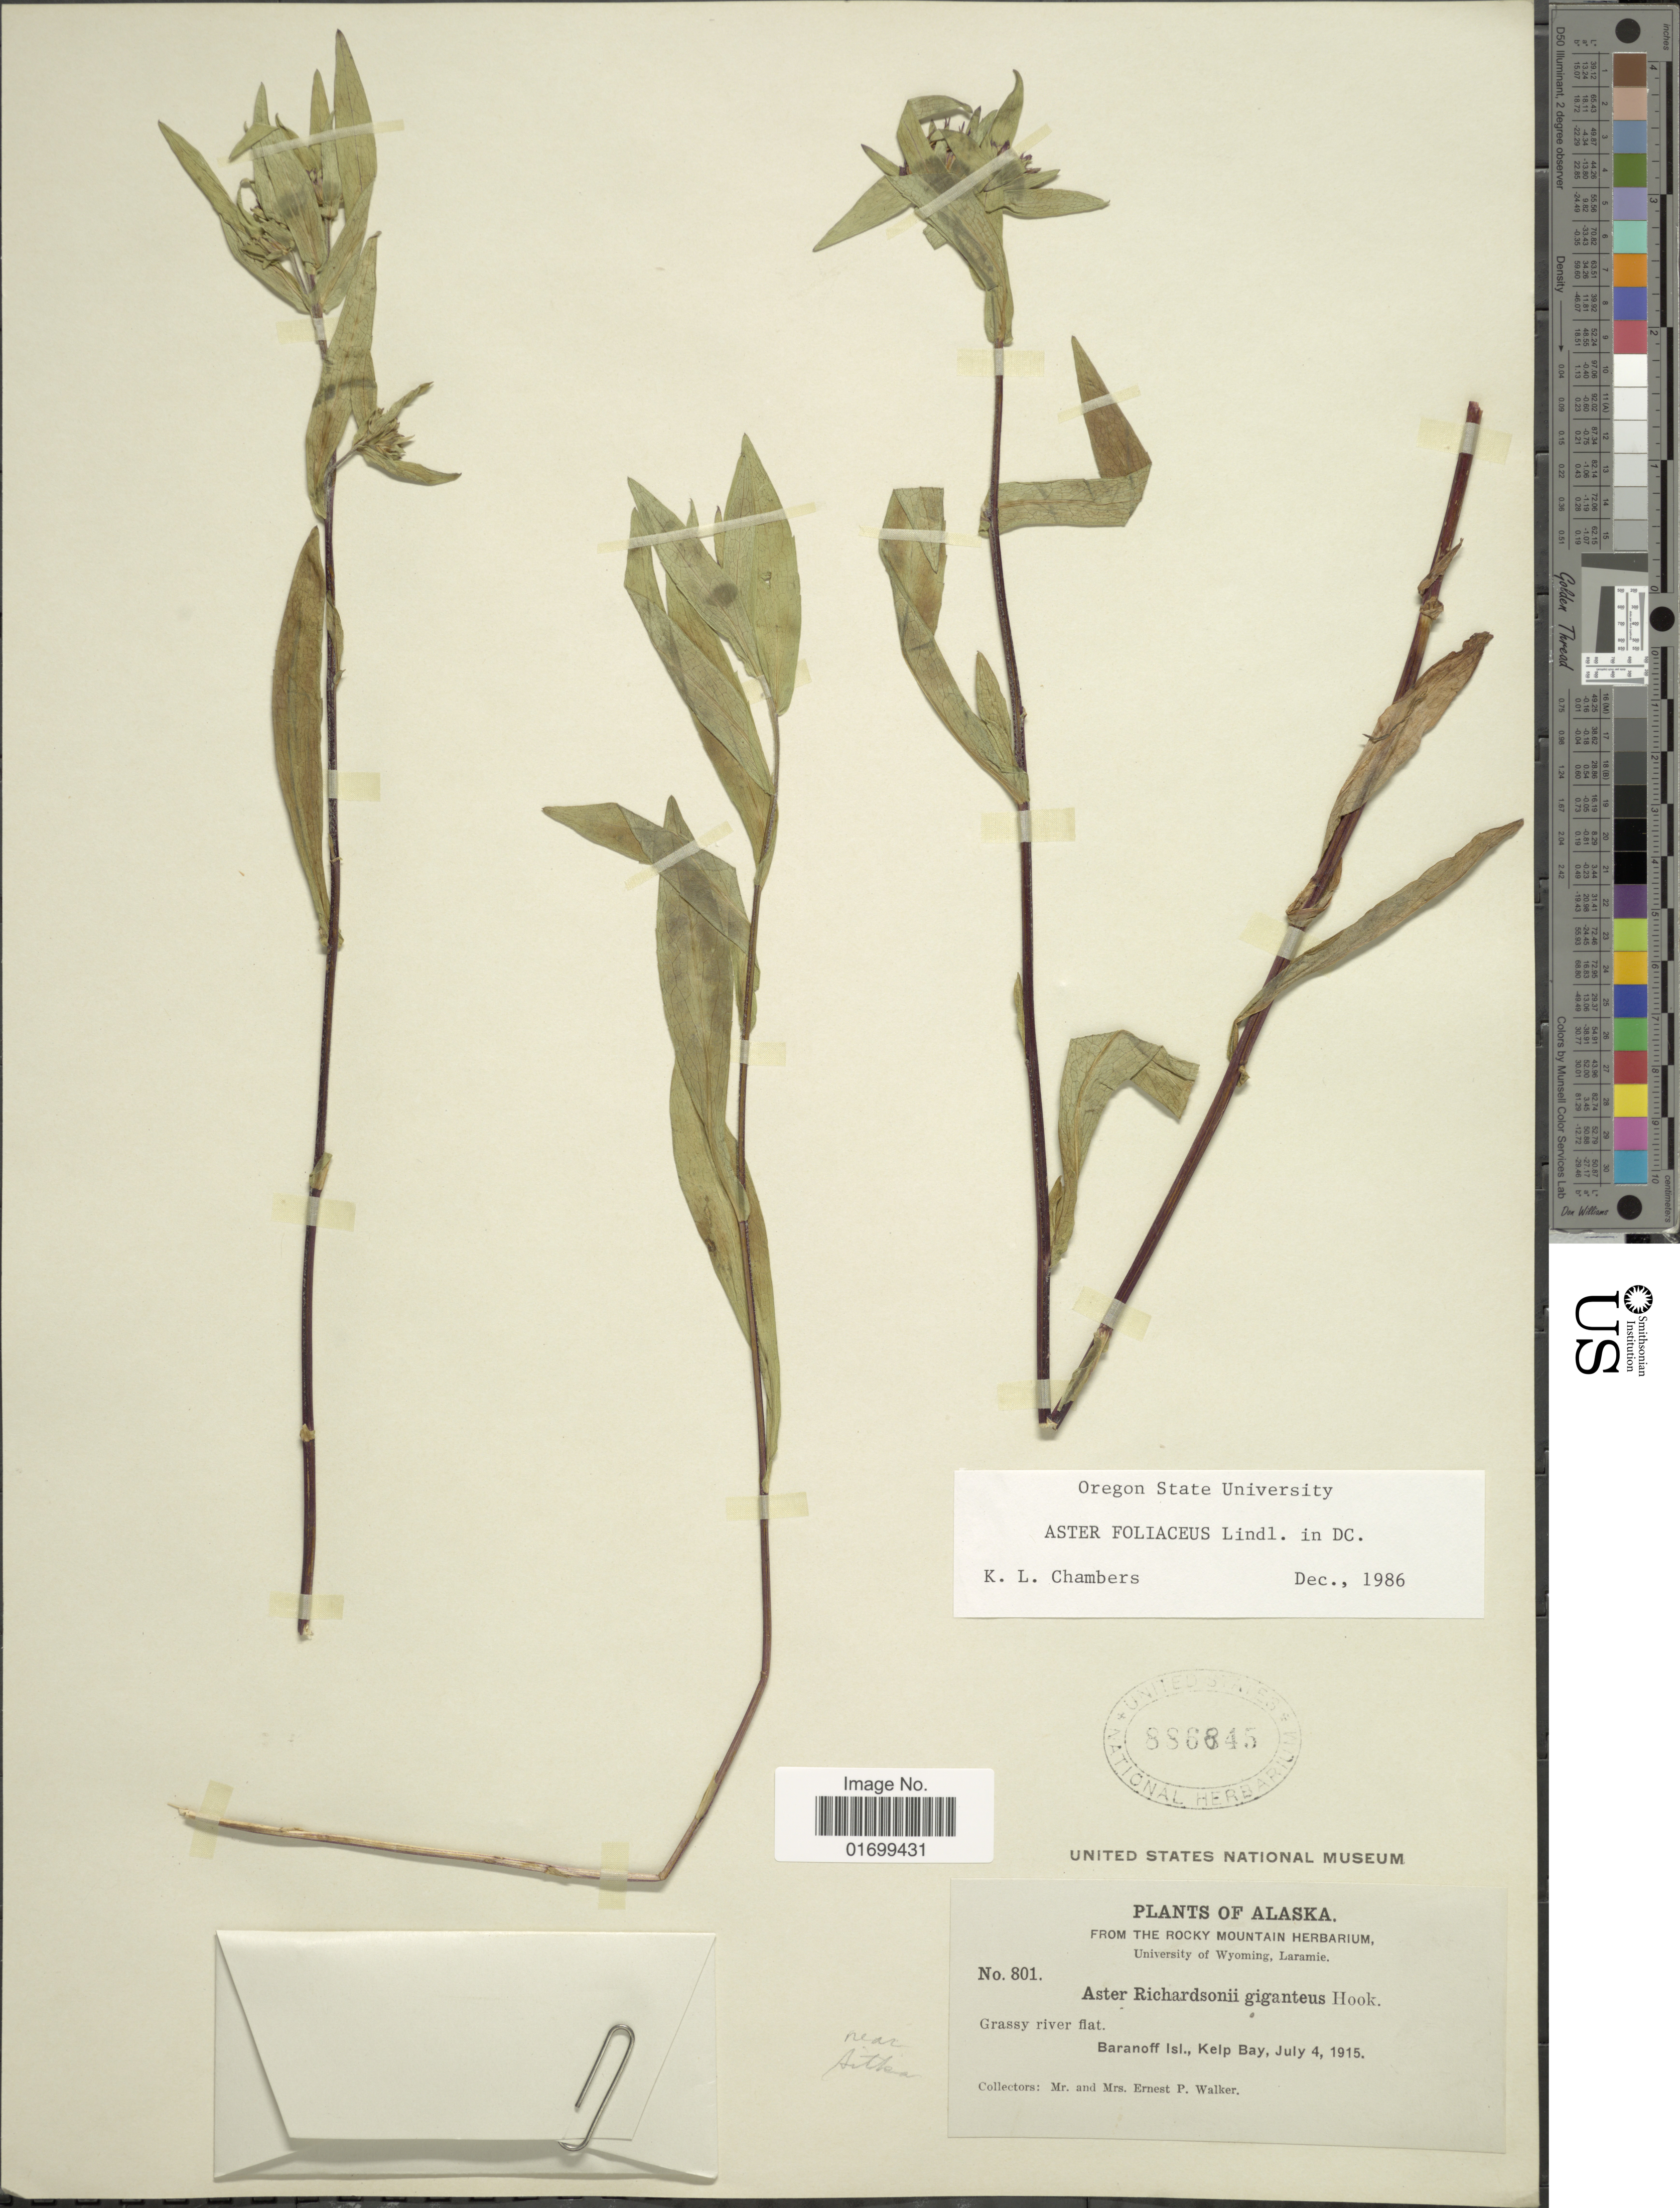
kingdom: Plantae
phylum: Tracheophyta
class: Magnoliopsida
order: Asterales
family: Asteraceae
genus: Symphyotrichum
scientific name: Symphyotrichum foliaceum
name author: (Lindl. ex DC.) G.L. Nesom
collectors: E. P. Walker & E. Walker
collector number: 801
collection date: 1915-07-04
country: United States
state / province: Alaska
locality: Grassy river flat, Baranoff Isl., Kelp Bay.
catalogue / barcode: US 886845